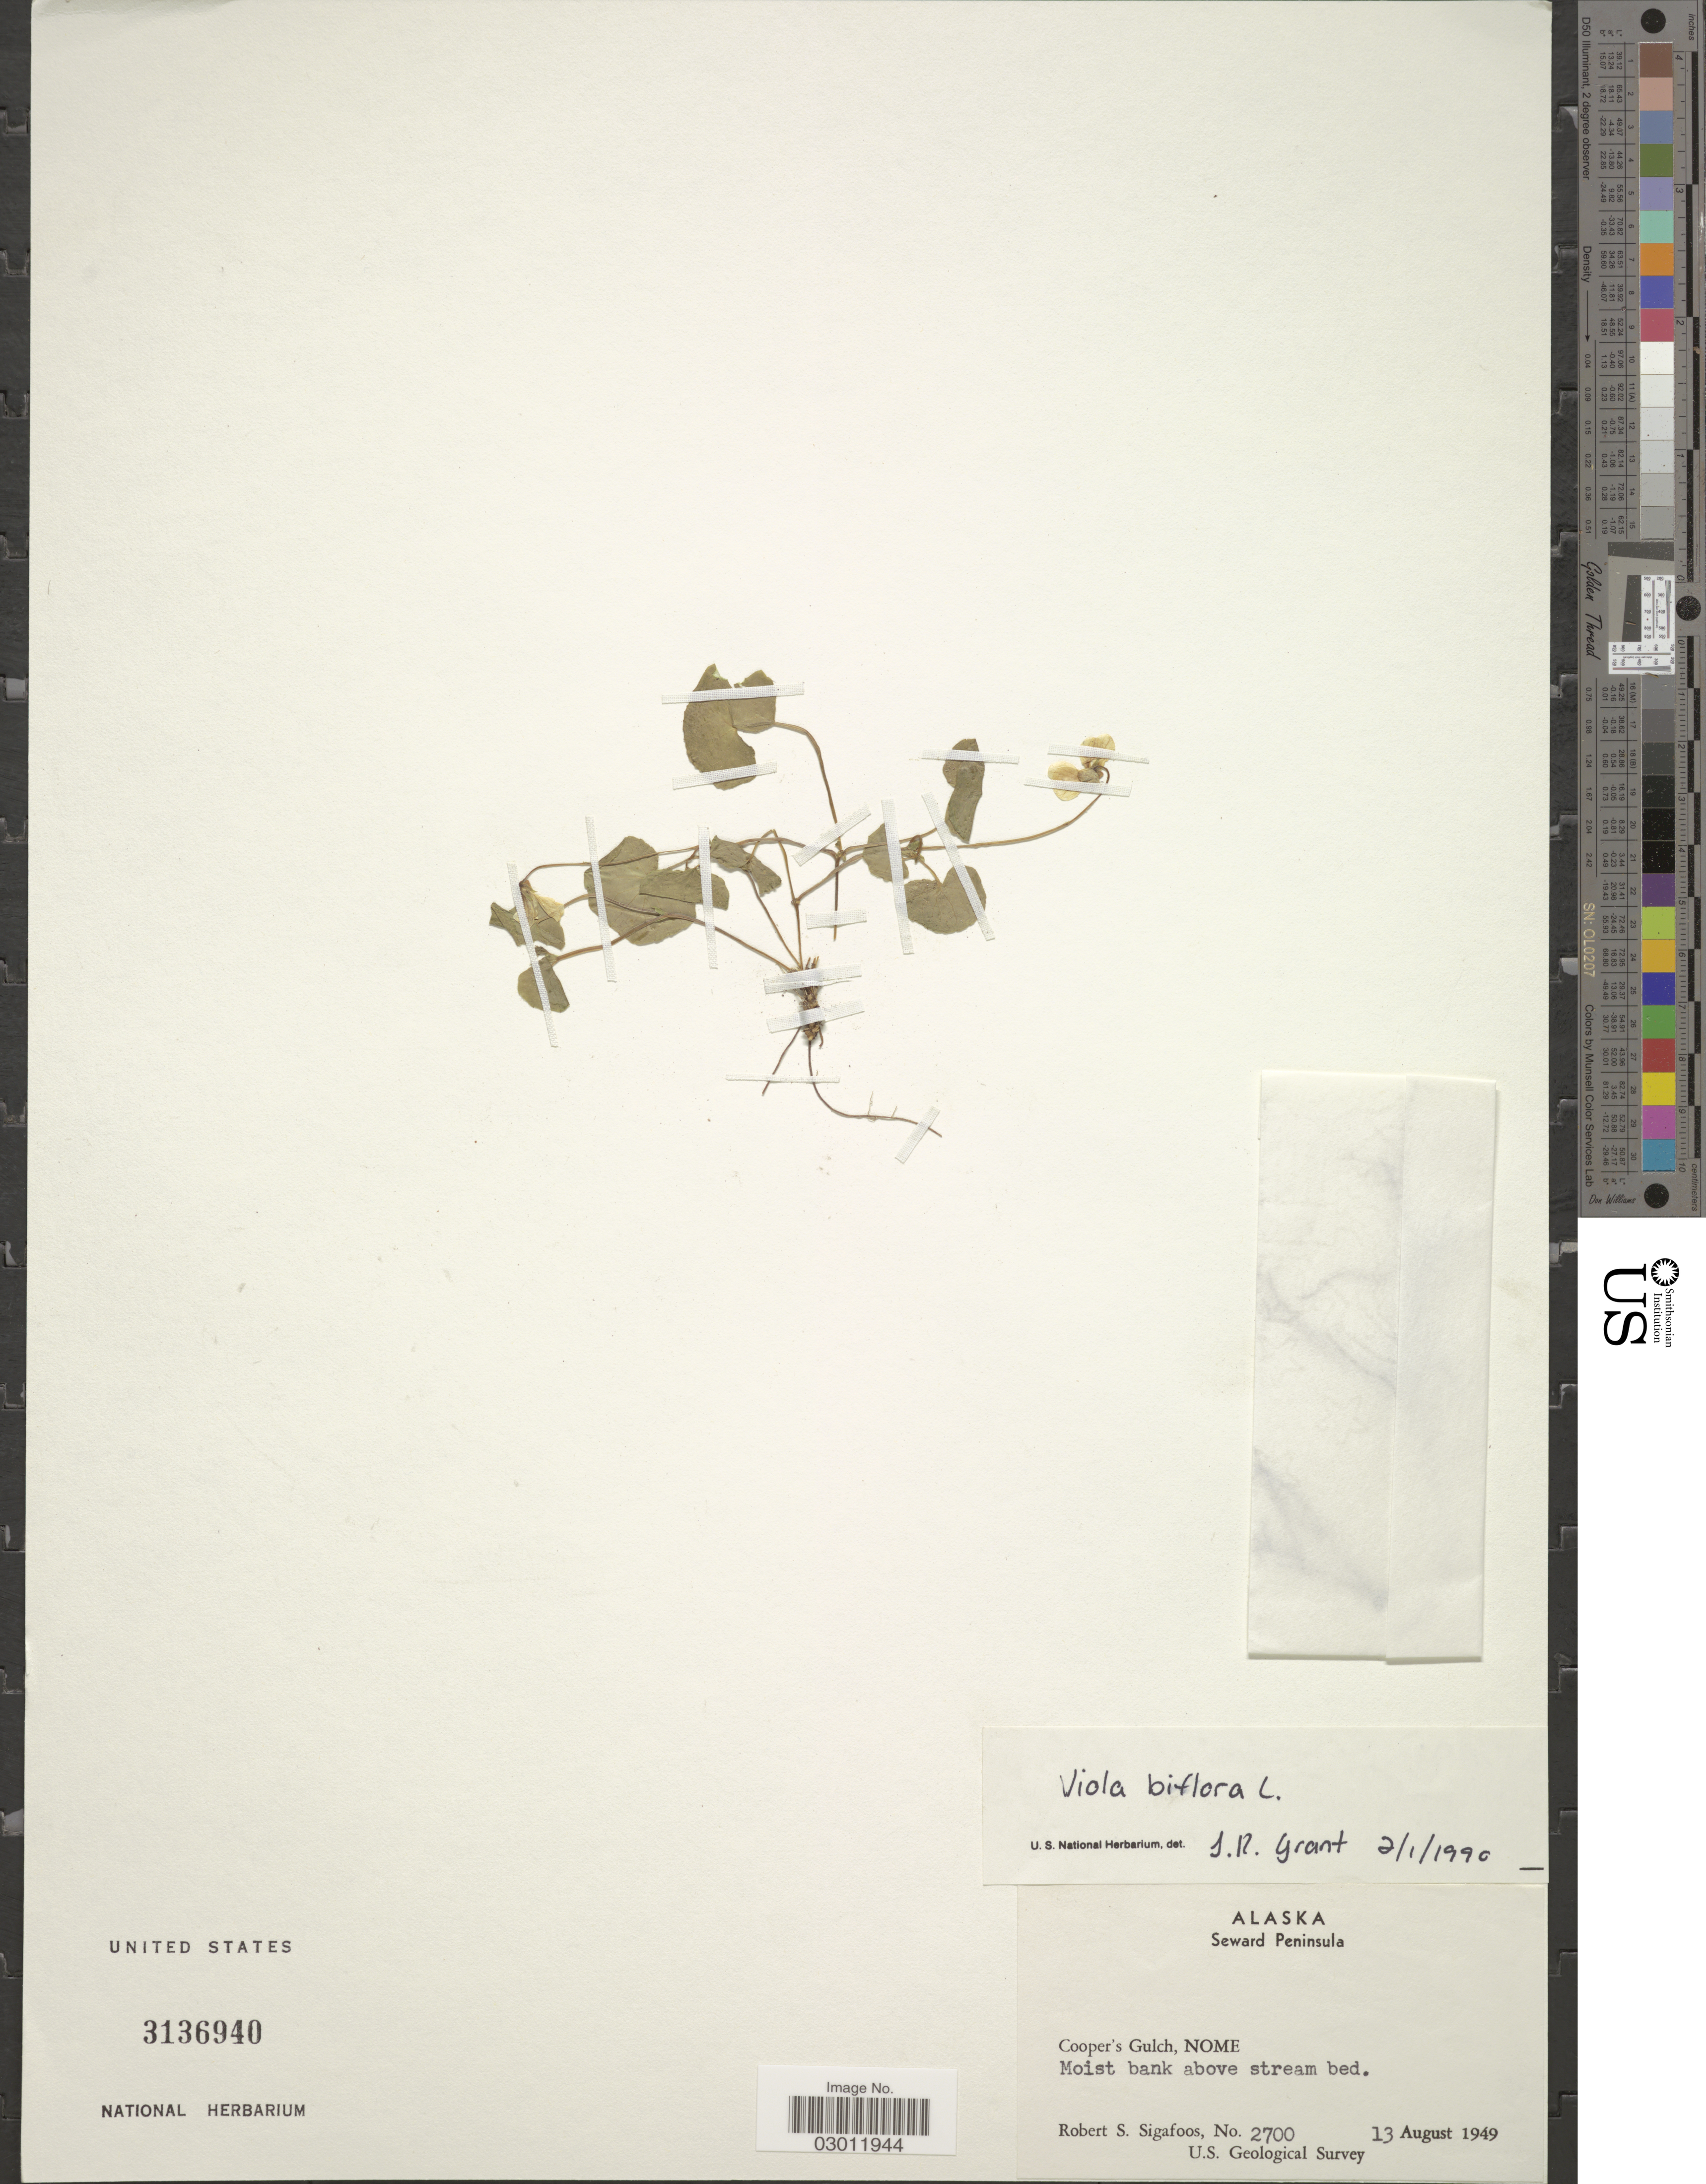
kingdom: Plantae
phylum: Tracheophyta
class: Magnoliopsida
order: Malpighiales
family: Violaceae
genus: Viola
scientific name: Viola biflora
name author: L.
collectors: R. Sigafoos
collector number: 2700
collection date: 1949-08-13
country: United States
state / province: Alaska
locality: Seward Peninsula. Cooper's Gulch, Nome.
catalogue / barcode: US 3136940